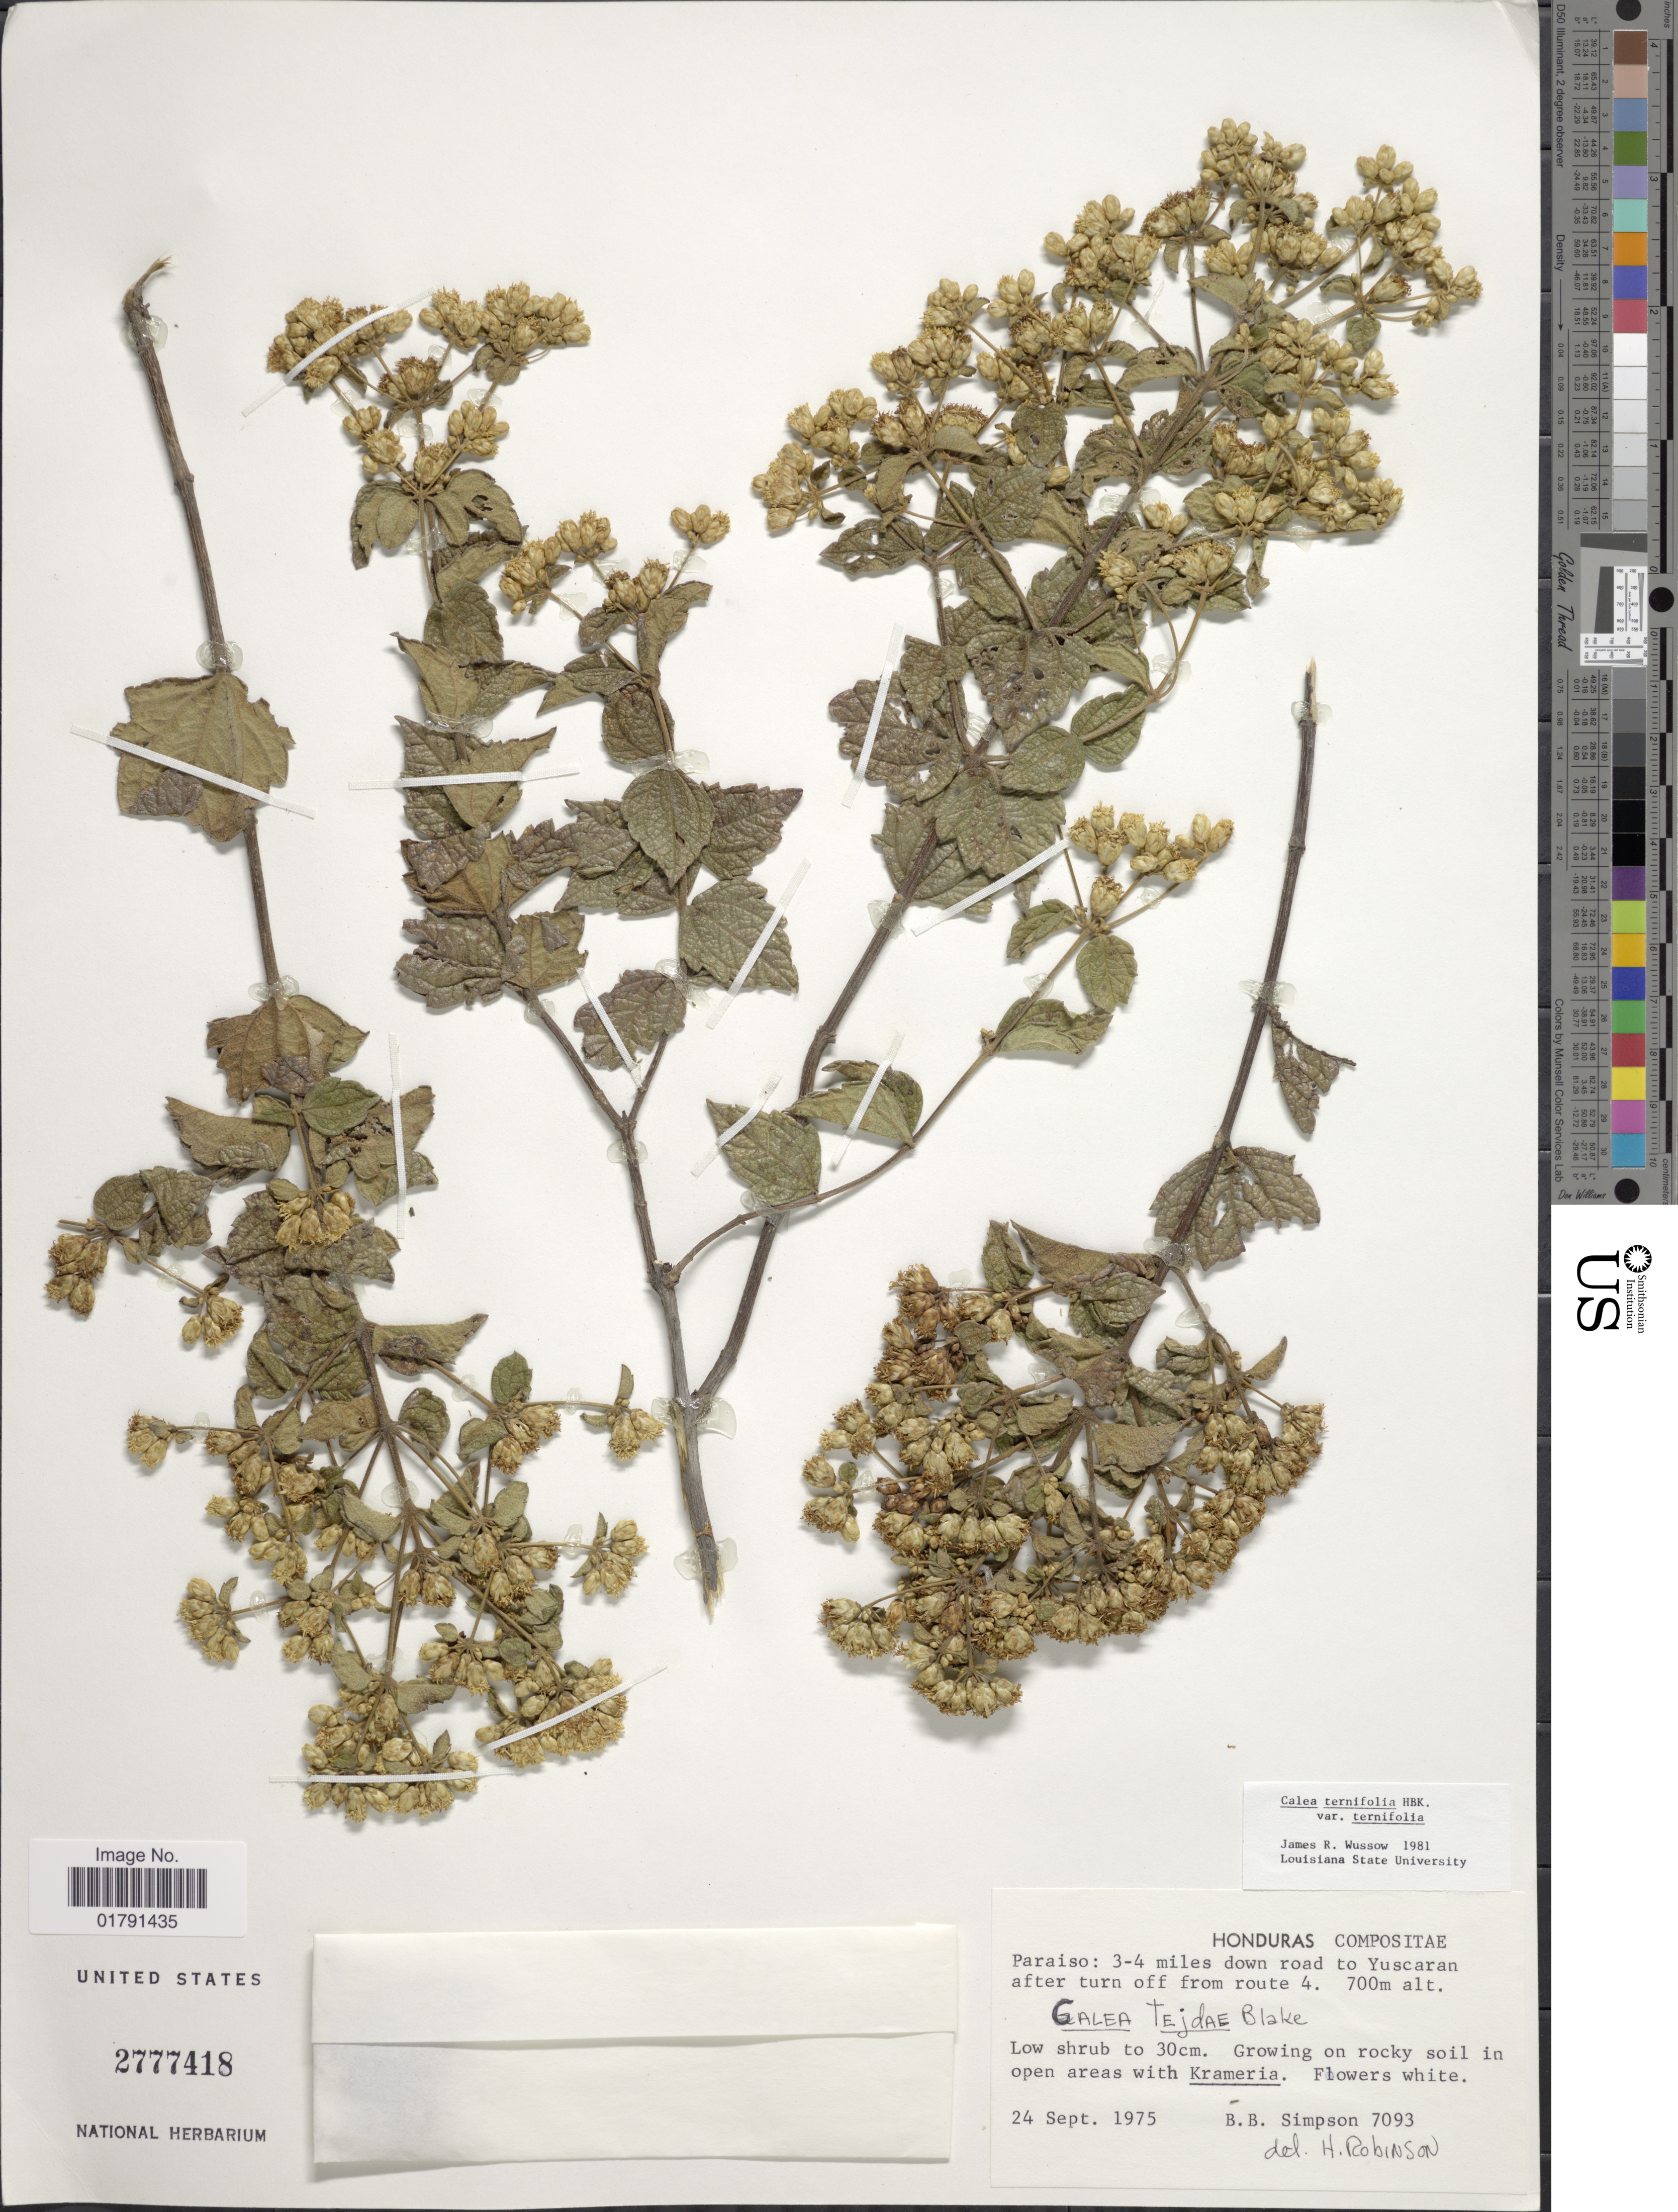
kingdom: Plantae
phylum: Tracheophyta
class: Magnoliopsida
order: Asterales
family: Asteraceae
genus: Calea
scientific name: Calea ternifolia var. ternifolia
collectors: B. B. Simpson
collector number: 7093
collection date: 1975-09-24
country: Honduras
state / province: El Paraíso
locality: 3-4 miles down road to Yuscaran after turn off from route 4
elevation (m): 700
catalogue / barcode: US 2777418